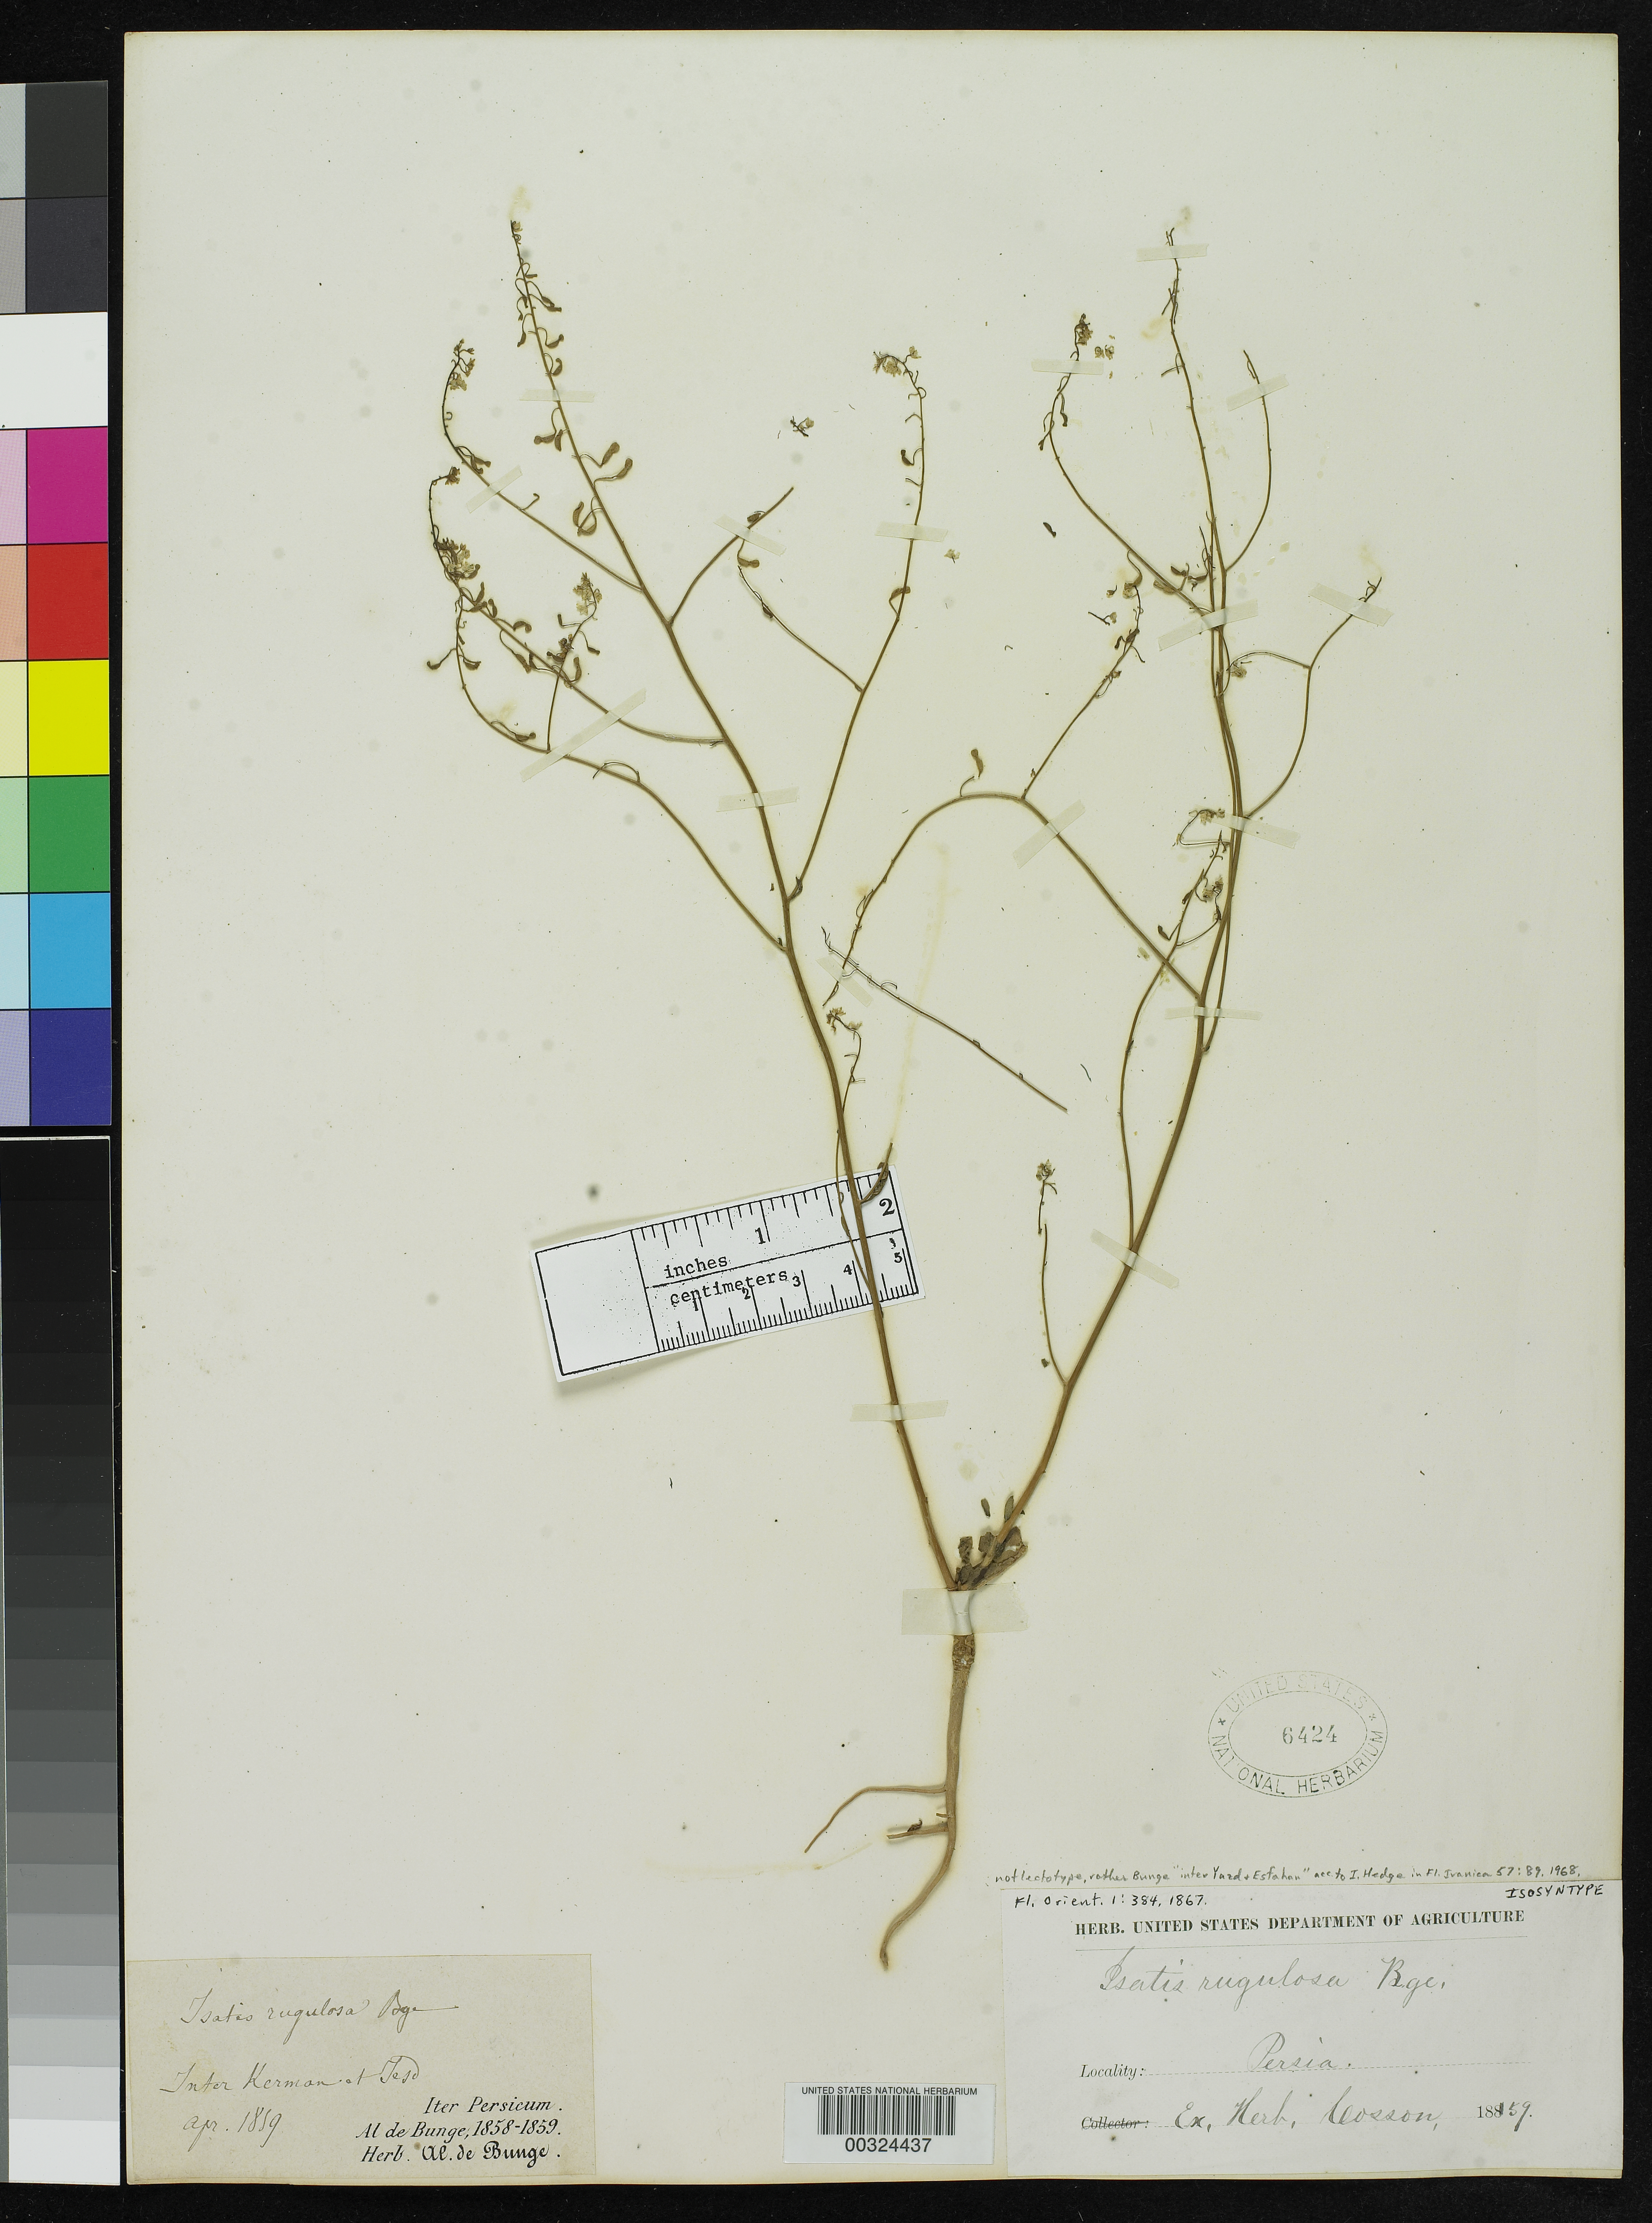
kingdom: Plantae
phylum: Tracheophyta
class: Magnoliopsida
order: Brassicales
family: Brassicaceae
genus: Isatis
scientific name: Isatis rugulosa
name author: Bunge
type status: Isosyntype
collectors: A. Bunge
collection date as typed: Apr 1859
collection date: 1859-04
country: Iran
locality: Inter Kerman et Yezd.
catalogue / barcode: US 6424